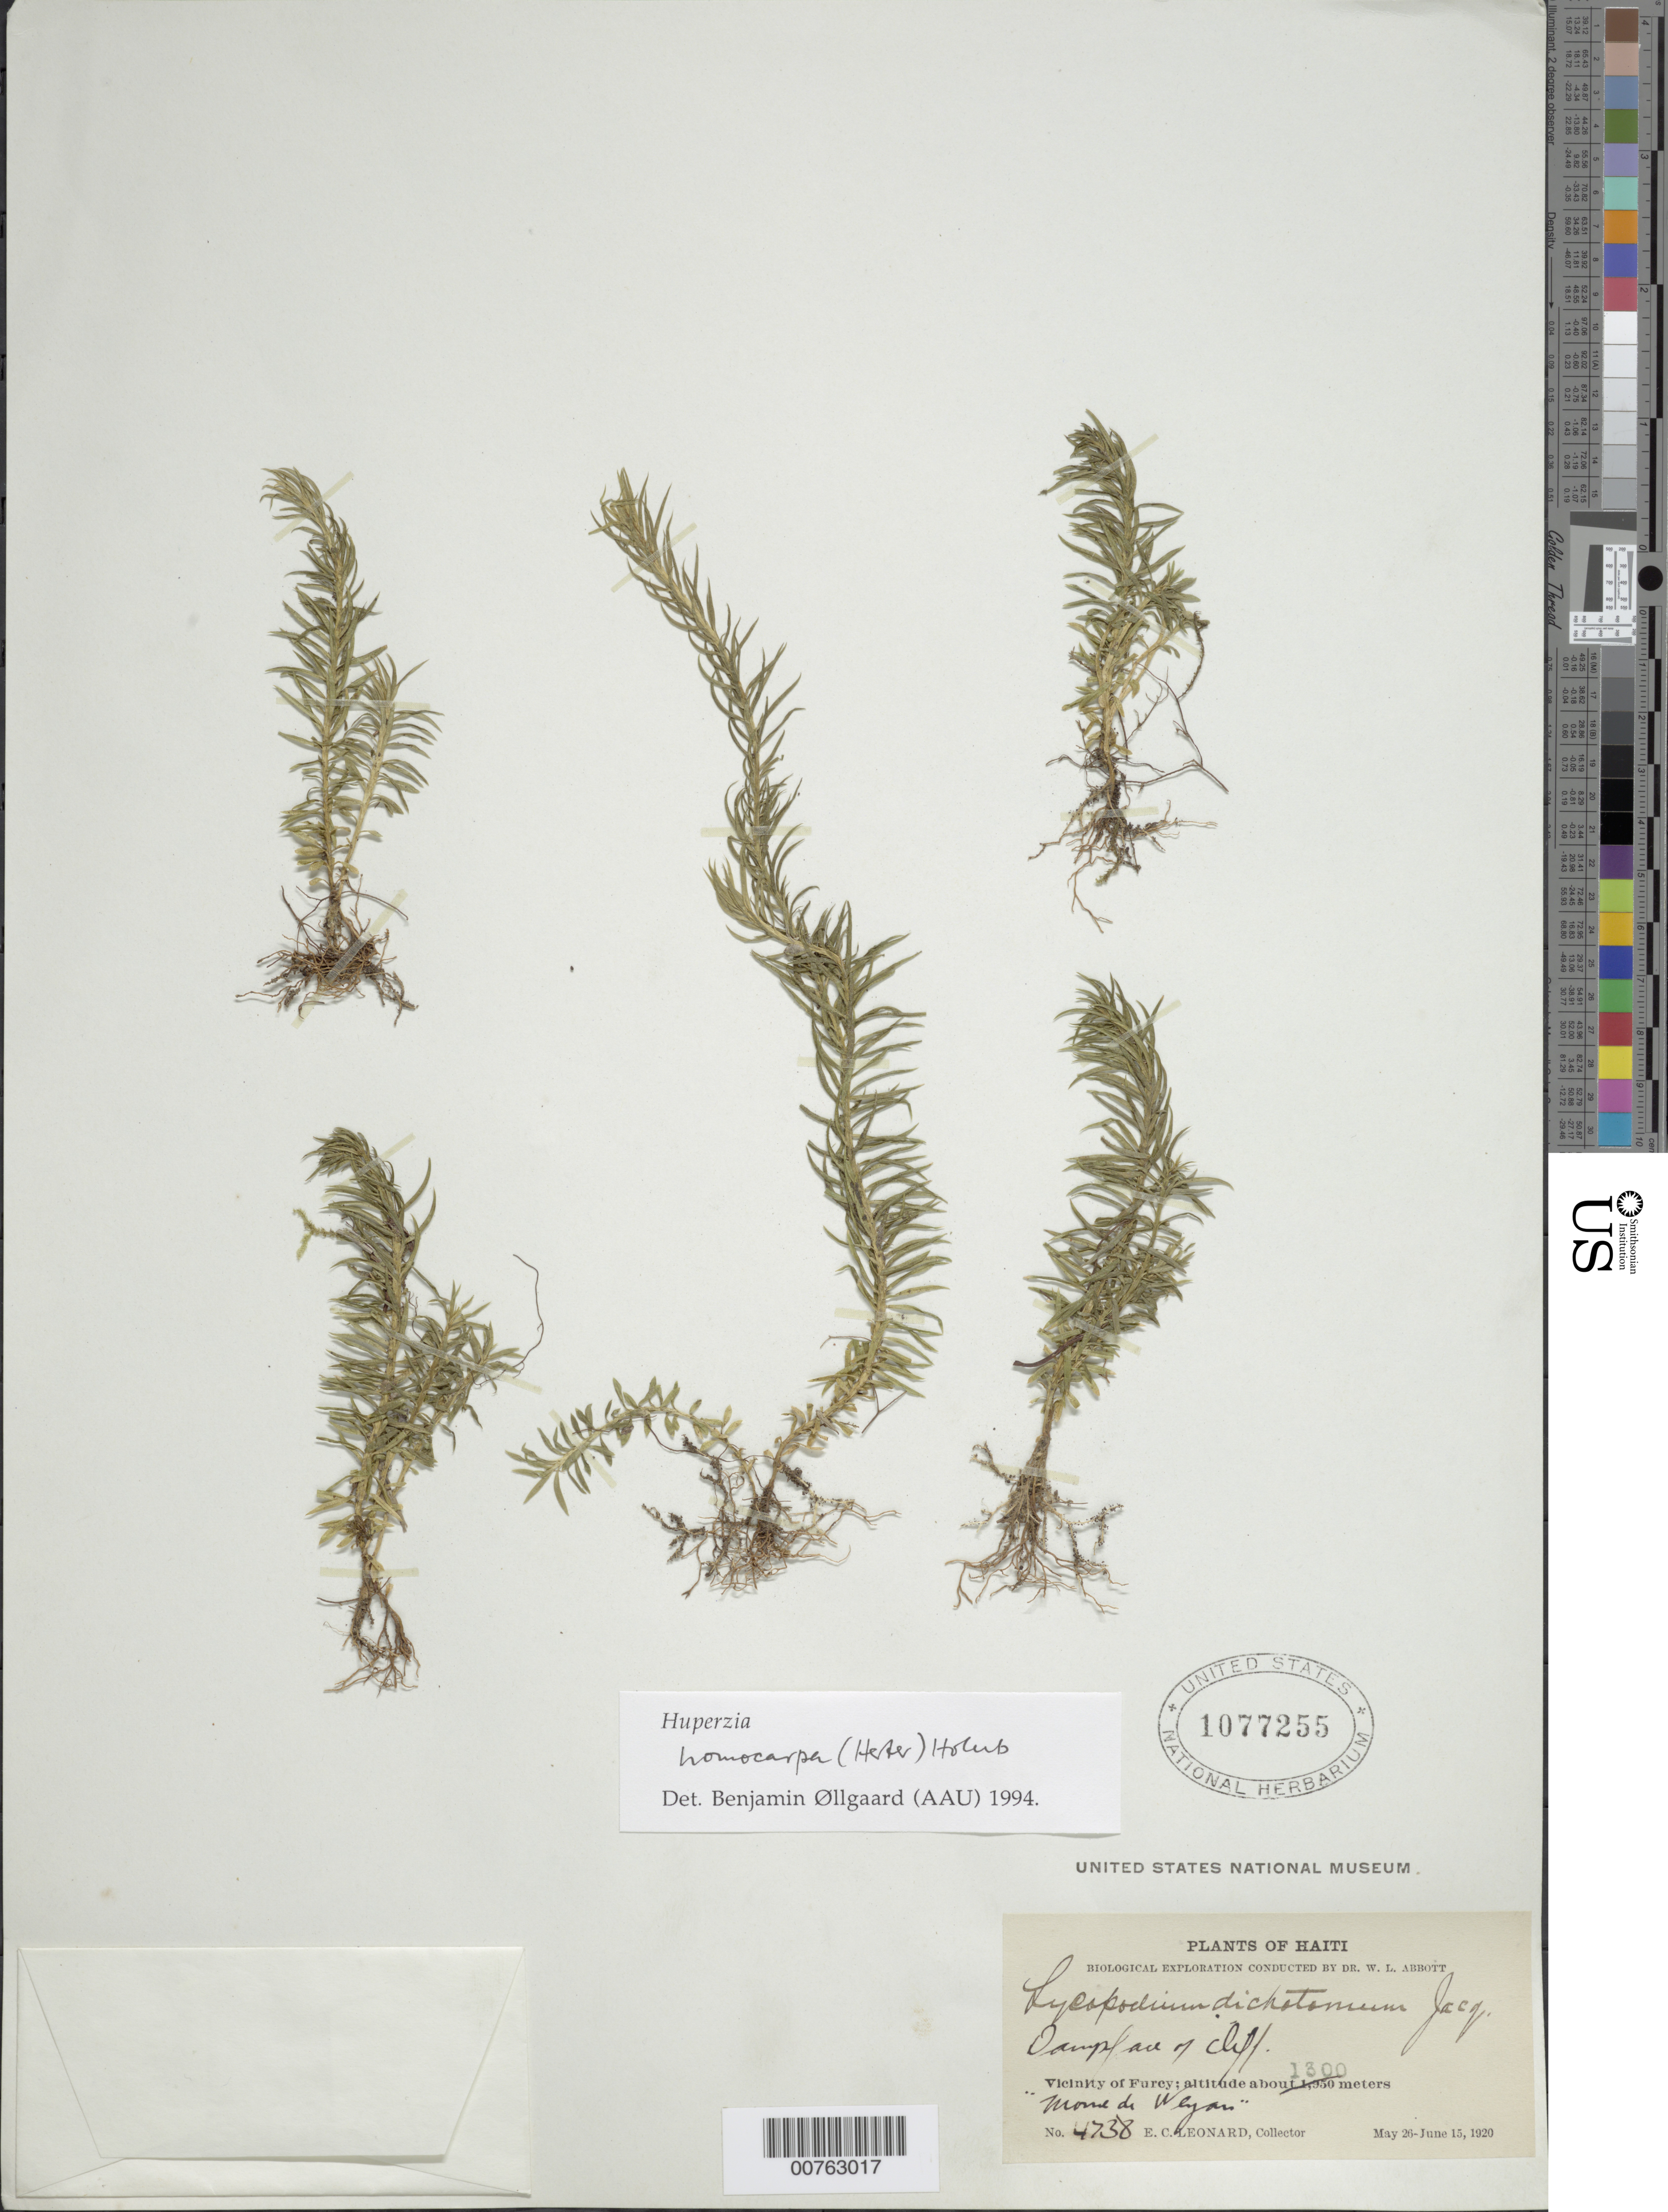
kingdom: Plantae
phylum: Tracheophyta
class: Lycopodiopsida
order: Lycopodiales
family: Lycopodiaceae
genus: Phlegmariurus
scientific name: Phlegmariurus homocarpus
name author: (Herter) B. Øllg.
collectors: E. C. Leonard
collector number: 4738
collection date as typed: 26 May 1920 15 Jun 1920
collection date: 1920-05-26/1920-06-15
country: Haiti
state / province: Ouest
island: Hispaniola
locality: Vicinity of Furcy, " Mome de Wezani"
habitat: Damp face of cliff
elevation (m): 1300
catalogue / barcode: US 1077255